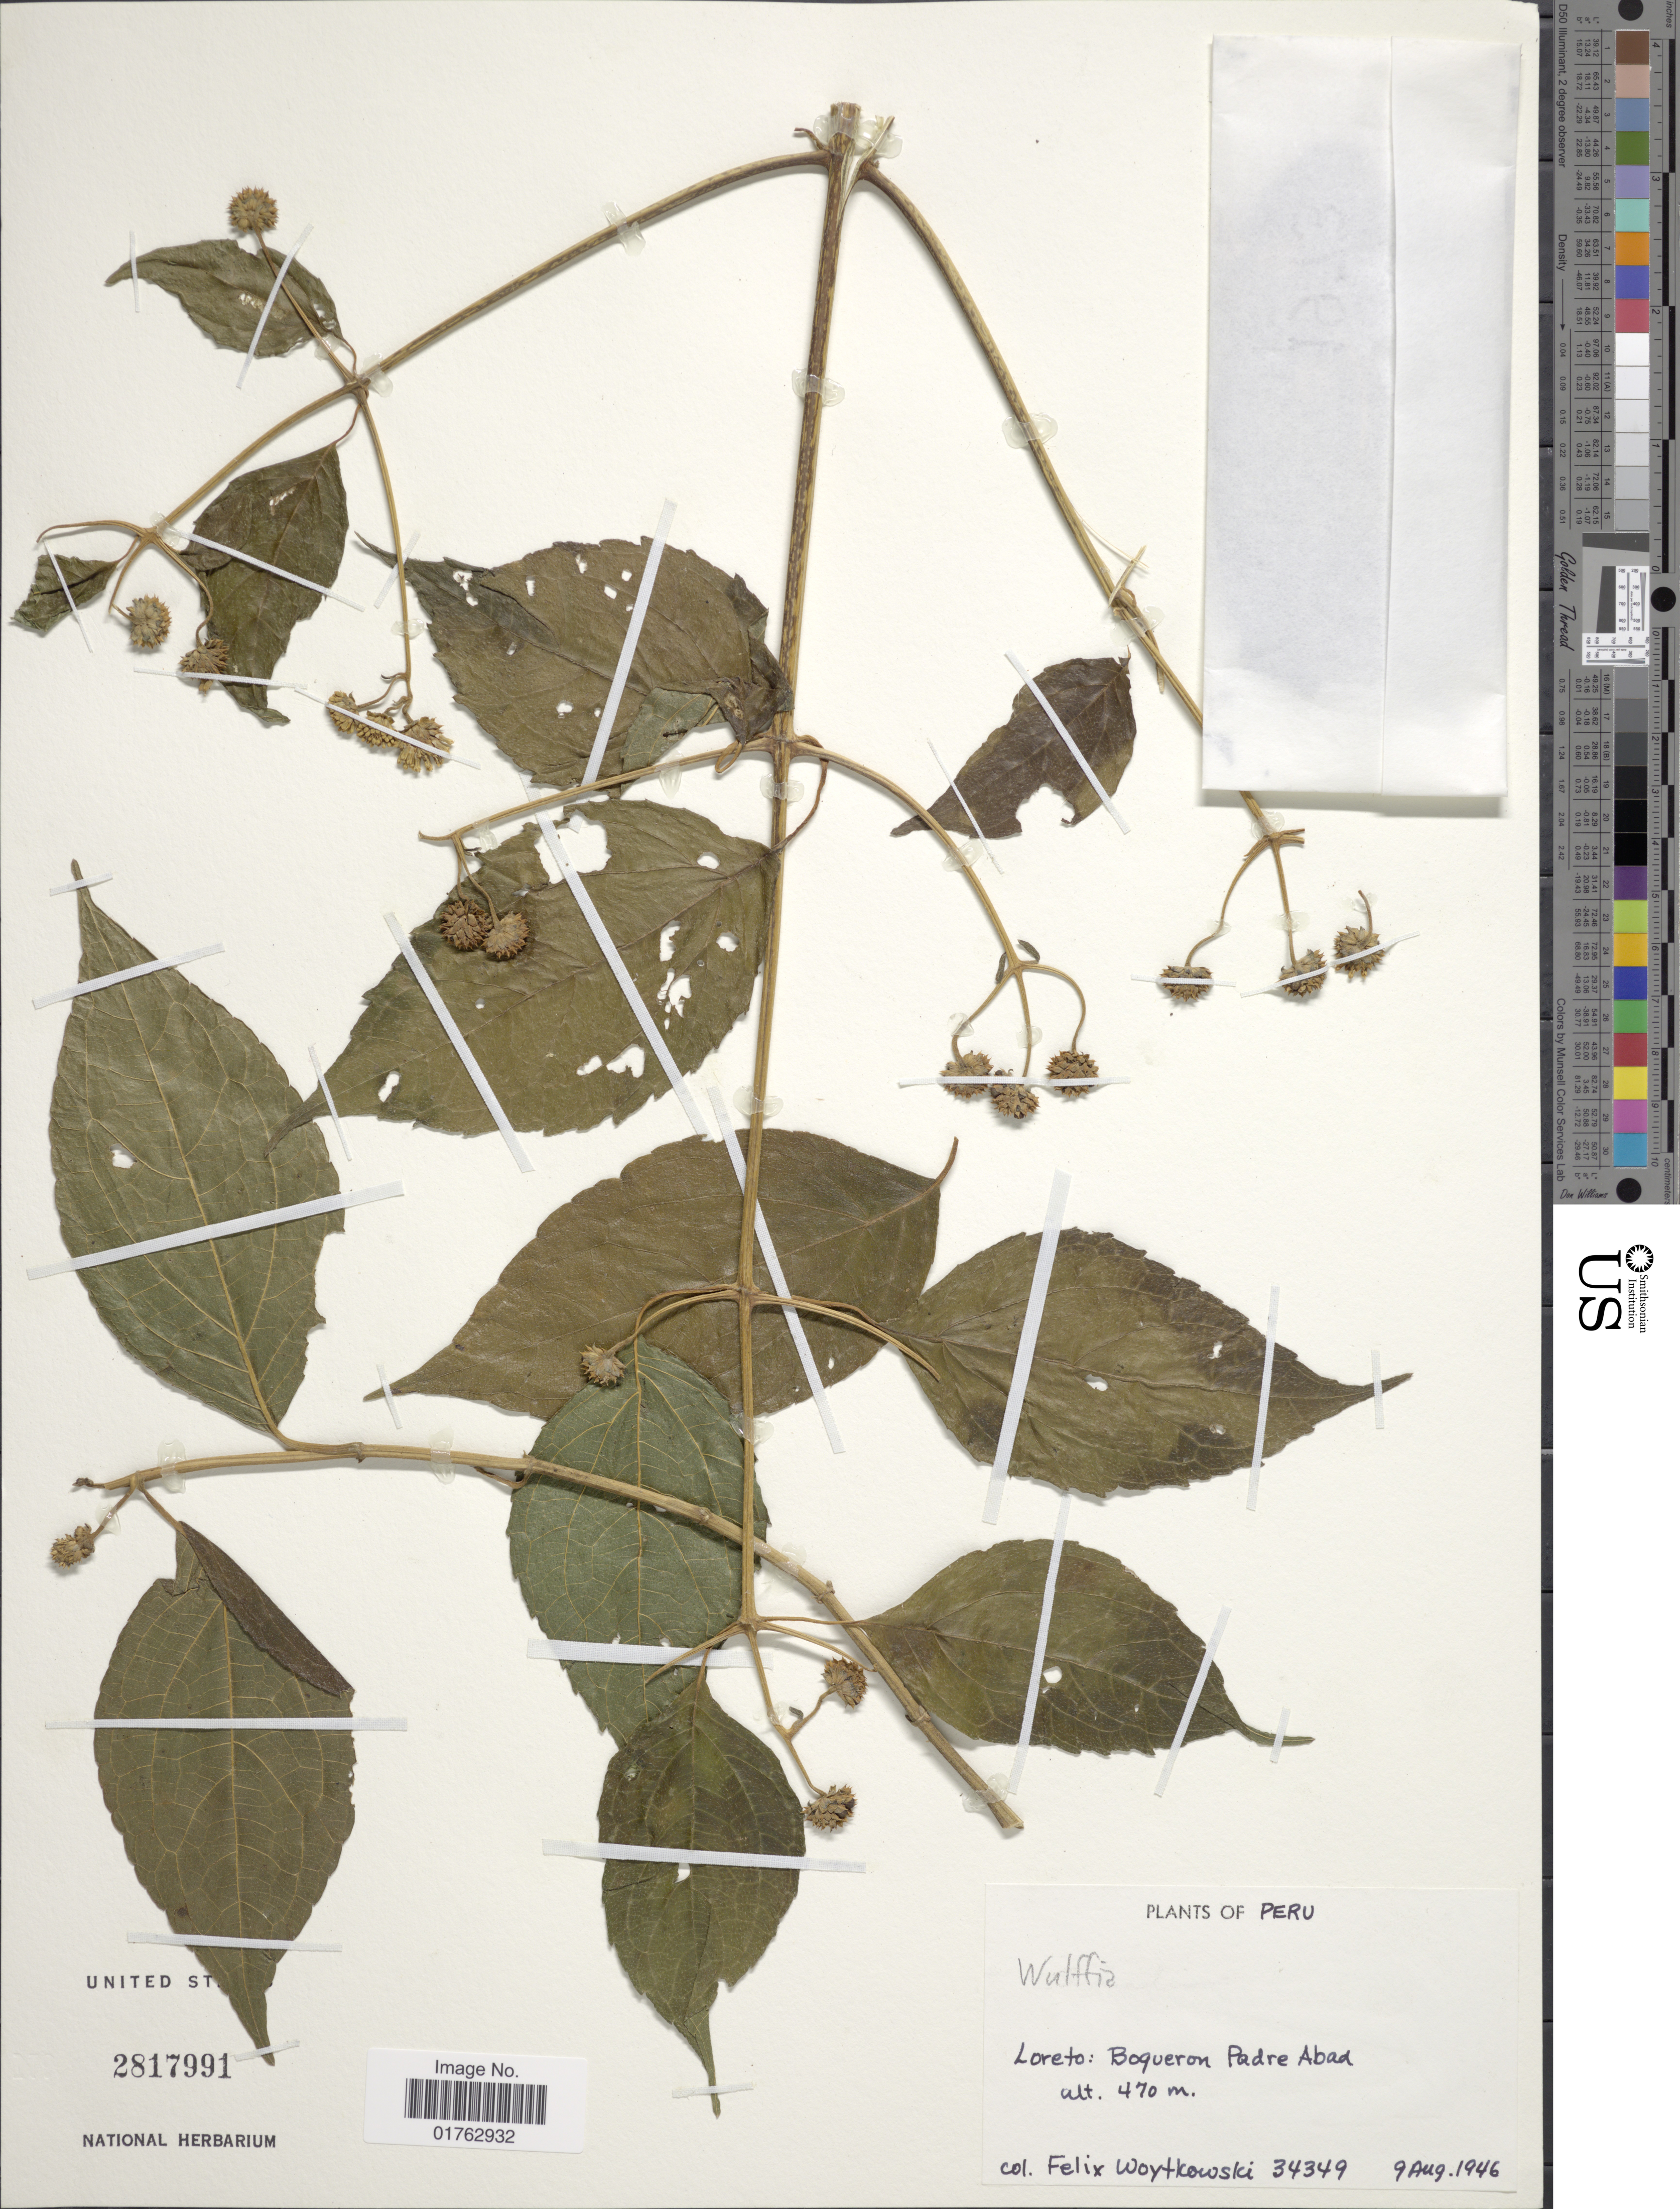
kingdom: Plantae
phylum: Tracheophyta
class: Magnoliopsida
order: Asterales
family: Asteraceae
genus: Wulffia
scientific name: Wulffia sp.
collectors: F. Woytkowski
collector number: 34349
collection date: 1946-08-09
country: Peru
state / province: Loreto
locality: Boqueron Padre Abad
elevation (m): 470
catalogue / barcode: US 2817991